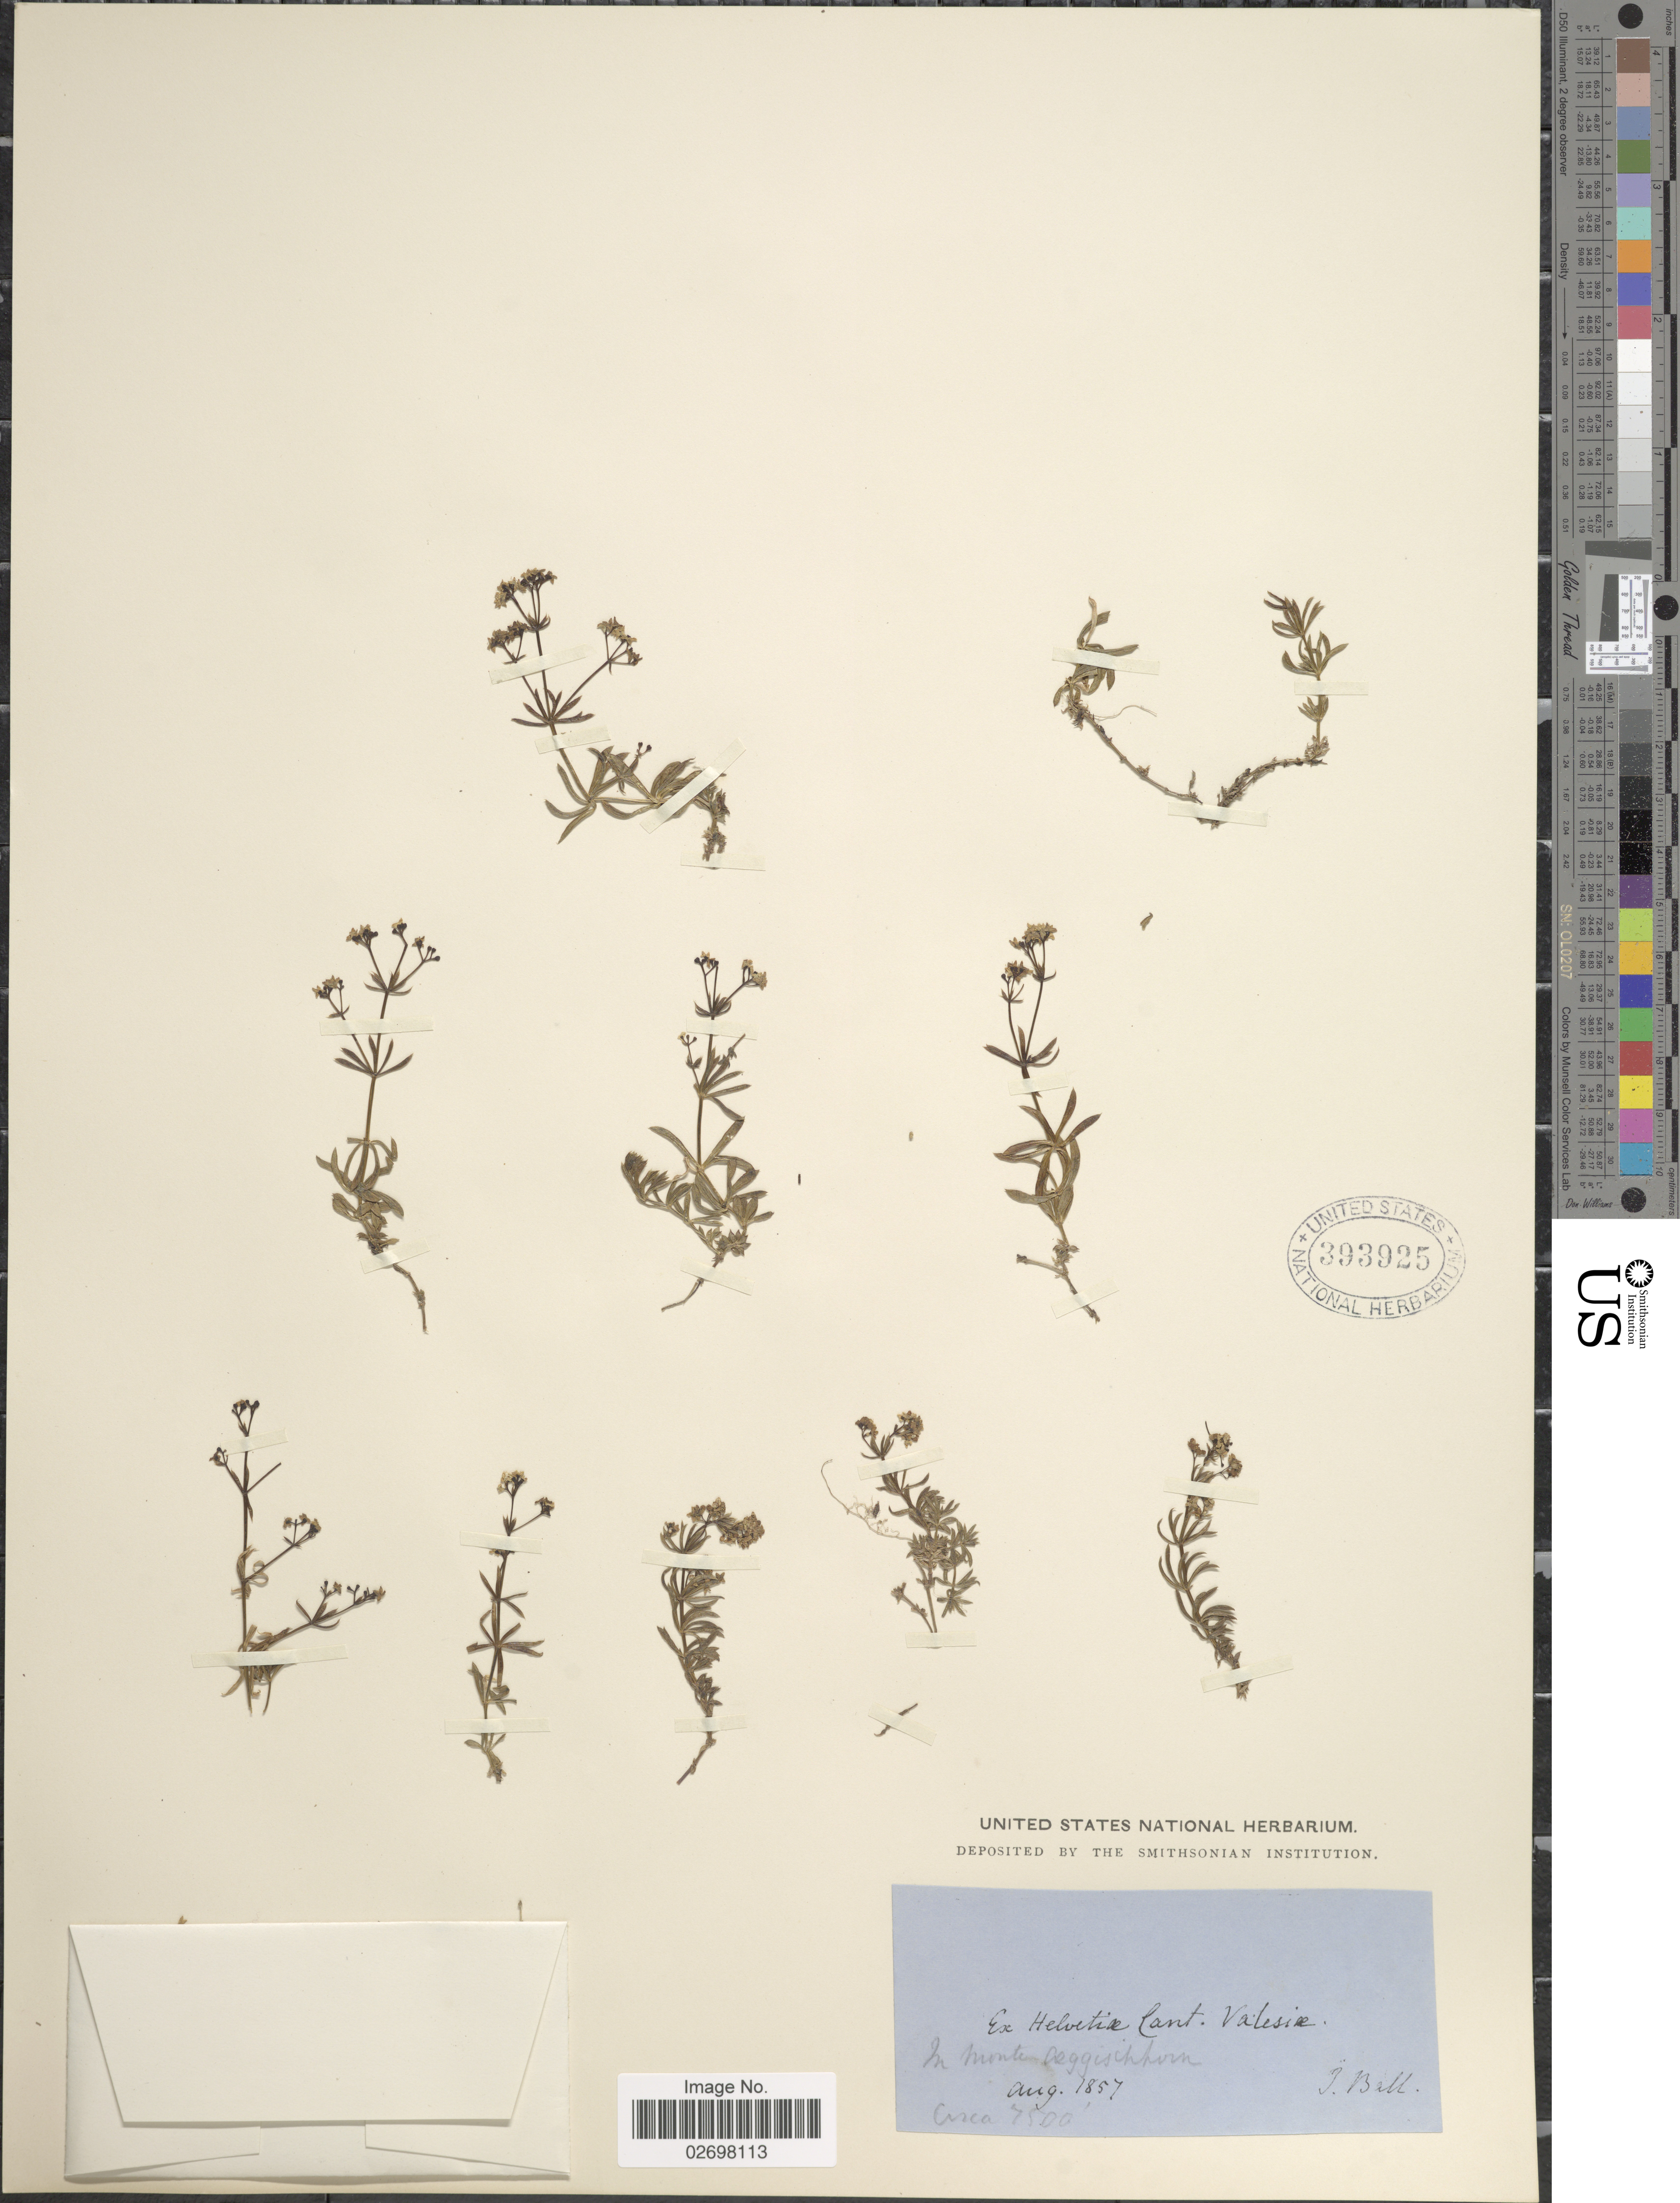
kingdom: Plantae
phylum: Tracheophyta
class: Magnoliopsida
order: Gentianales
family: Rubiaceae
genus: Galium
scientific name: Galium sp.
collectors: J. Ball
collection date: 1857-08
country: Switzerland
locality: ex Helvetiæ Cant. Valesiæ, In monte Aeggisch horn.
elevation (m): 2286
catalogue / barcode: US 393925